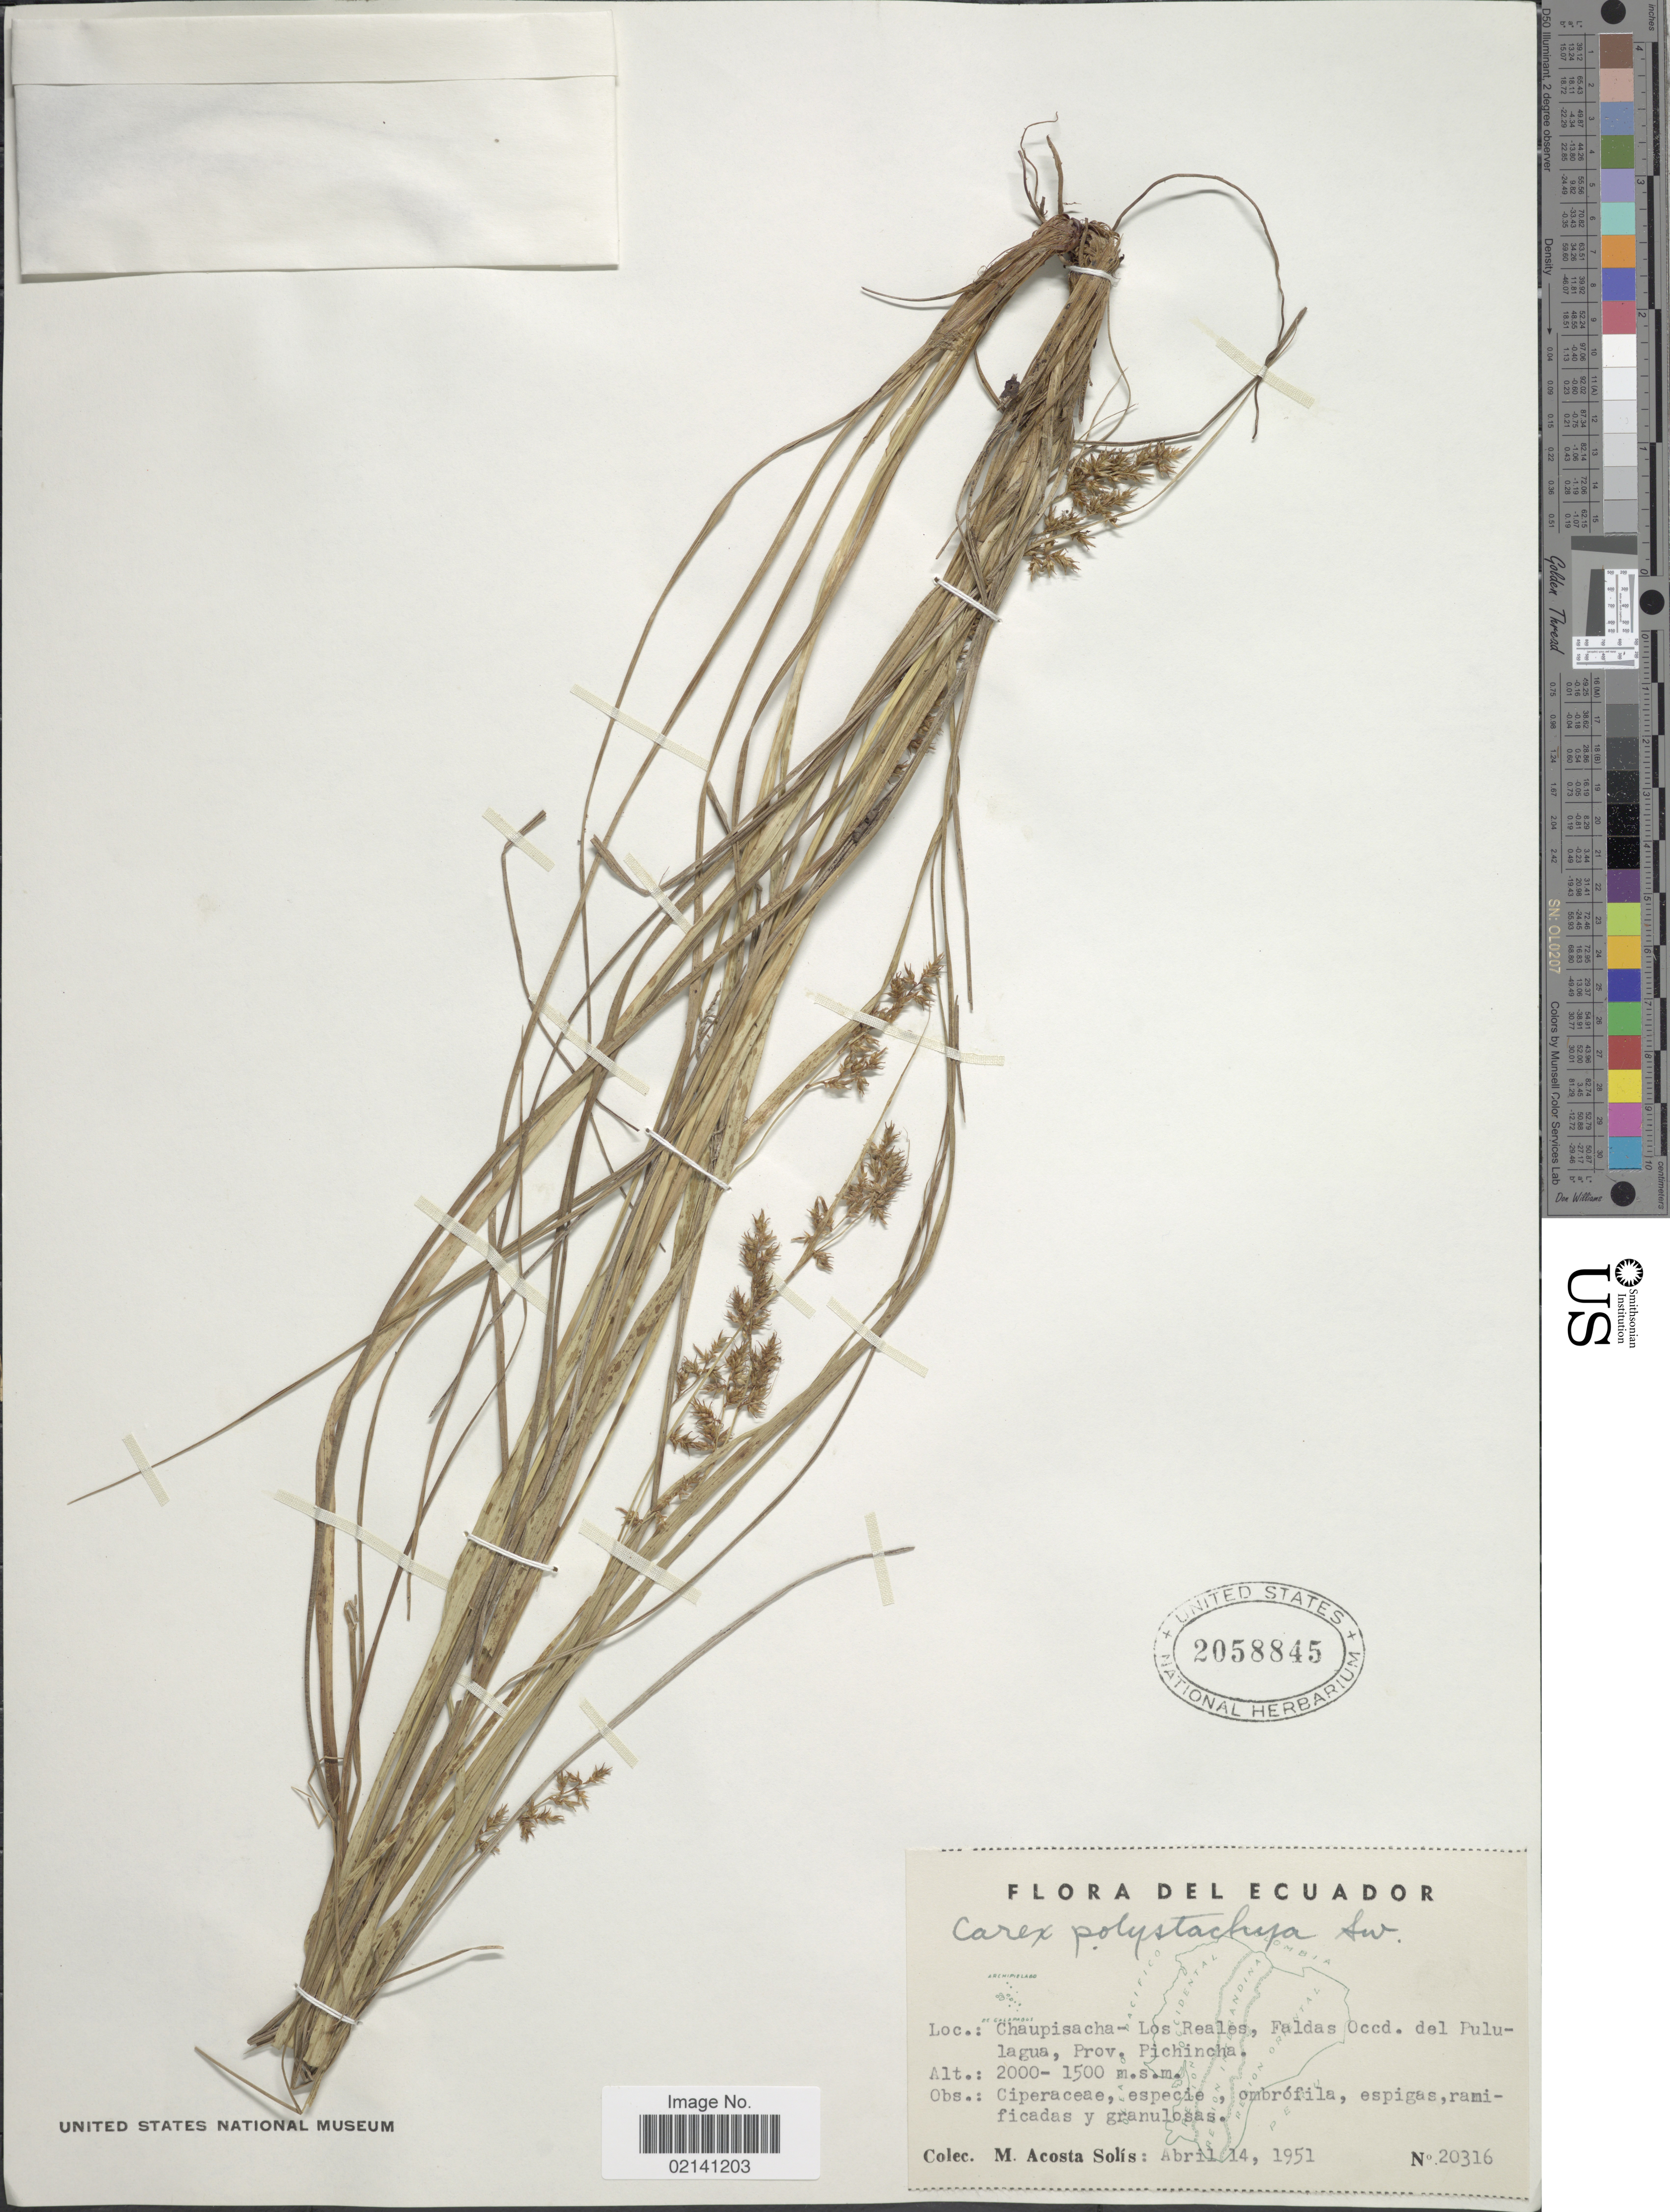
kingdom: Plantae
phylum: Tracheophyta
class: Liliopsida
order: Poales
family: Cyperaceae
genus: Carex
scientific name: Carex polystachya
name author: Sw. ex Wahlenb.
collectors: M. Acosta Solis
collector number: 20316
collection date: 1951-04-14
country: Ecuador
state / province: Pichincha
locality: Chaupisacha-Los Reales, Faldas Occd. del Pululagua.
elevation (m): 1500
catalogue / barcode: US 2058845